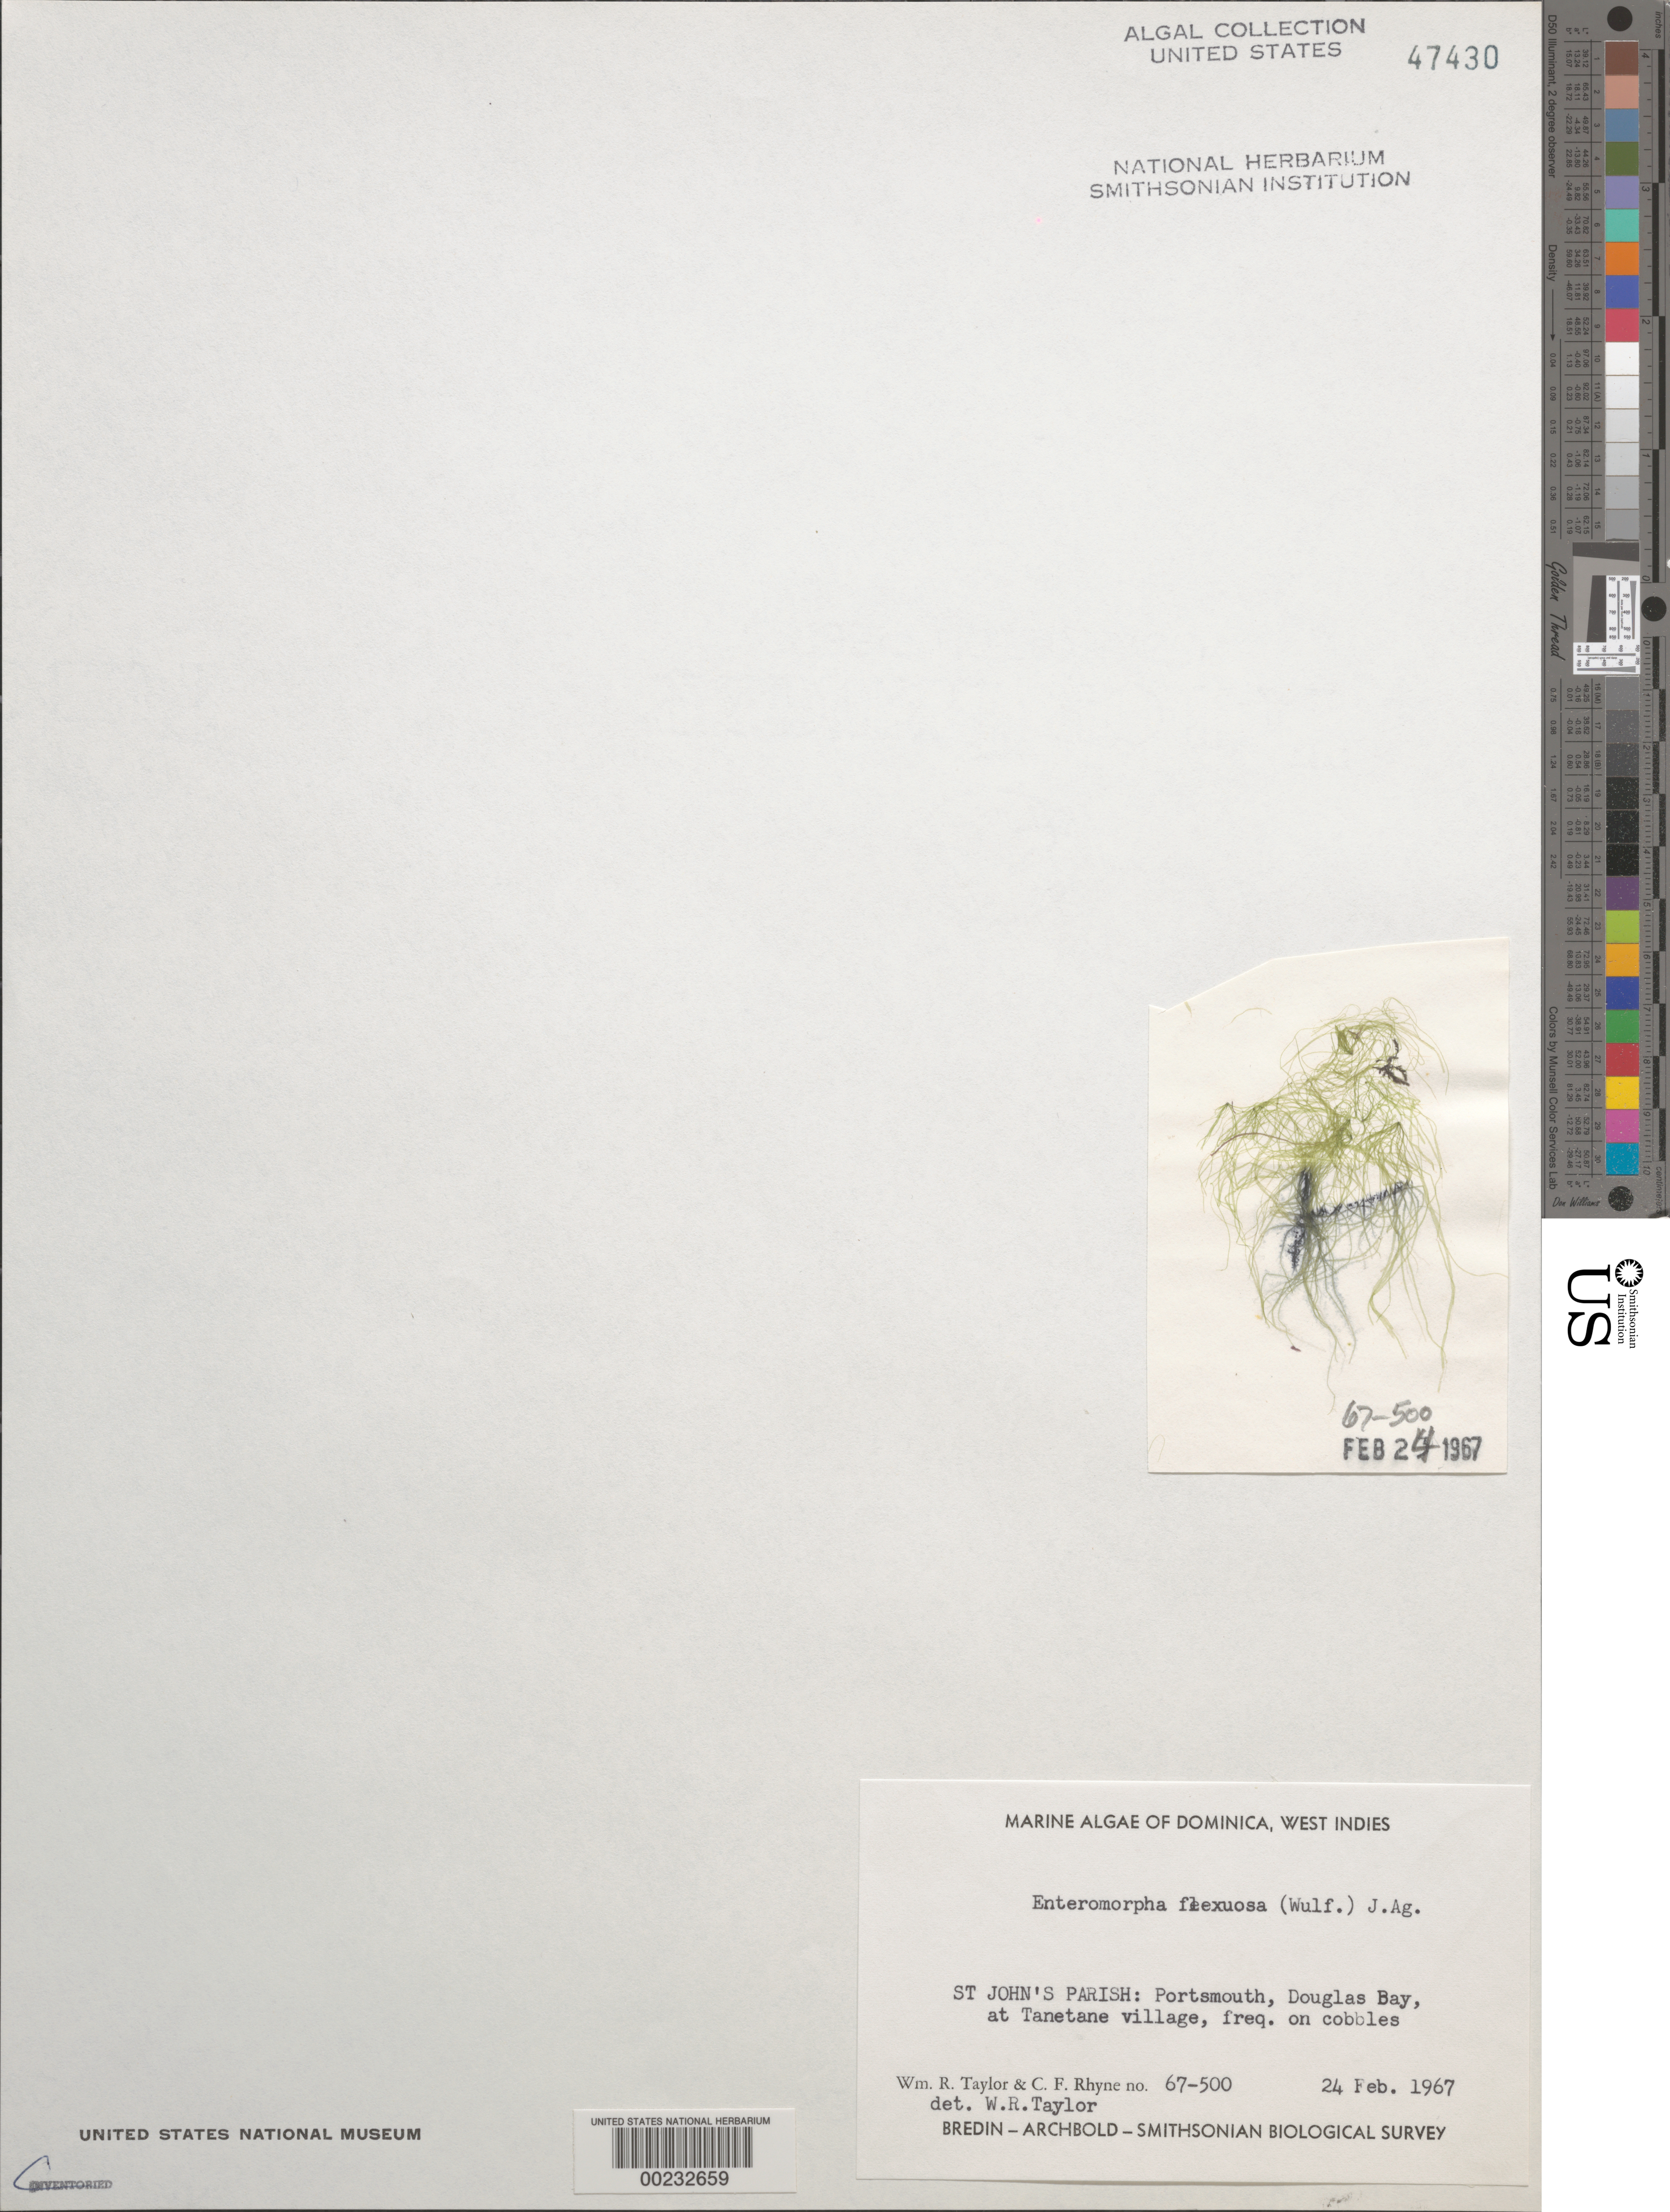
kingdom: Plantae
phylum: Chlorophyta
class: Ulvophyceae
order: Ulvales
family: Ulvaceae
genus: Ulva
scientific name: Ulva flexuosa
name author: Wulfen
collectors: W. R. Taylor & C. Rhyne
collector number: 67-500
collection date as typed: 24 Feb 1967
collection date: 1967-02-24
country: Dominica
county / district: St. John's Parish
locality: Portsmouth, Douglas Bay, Tanetane village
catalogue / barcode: US 47430